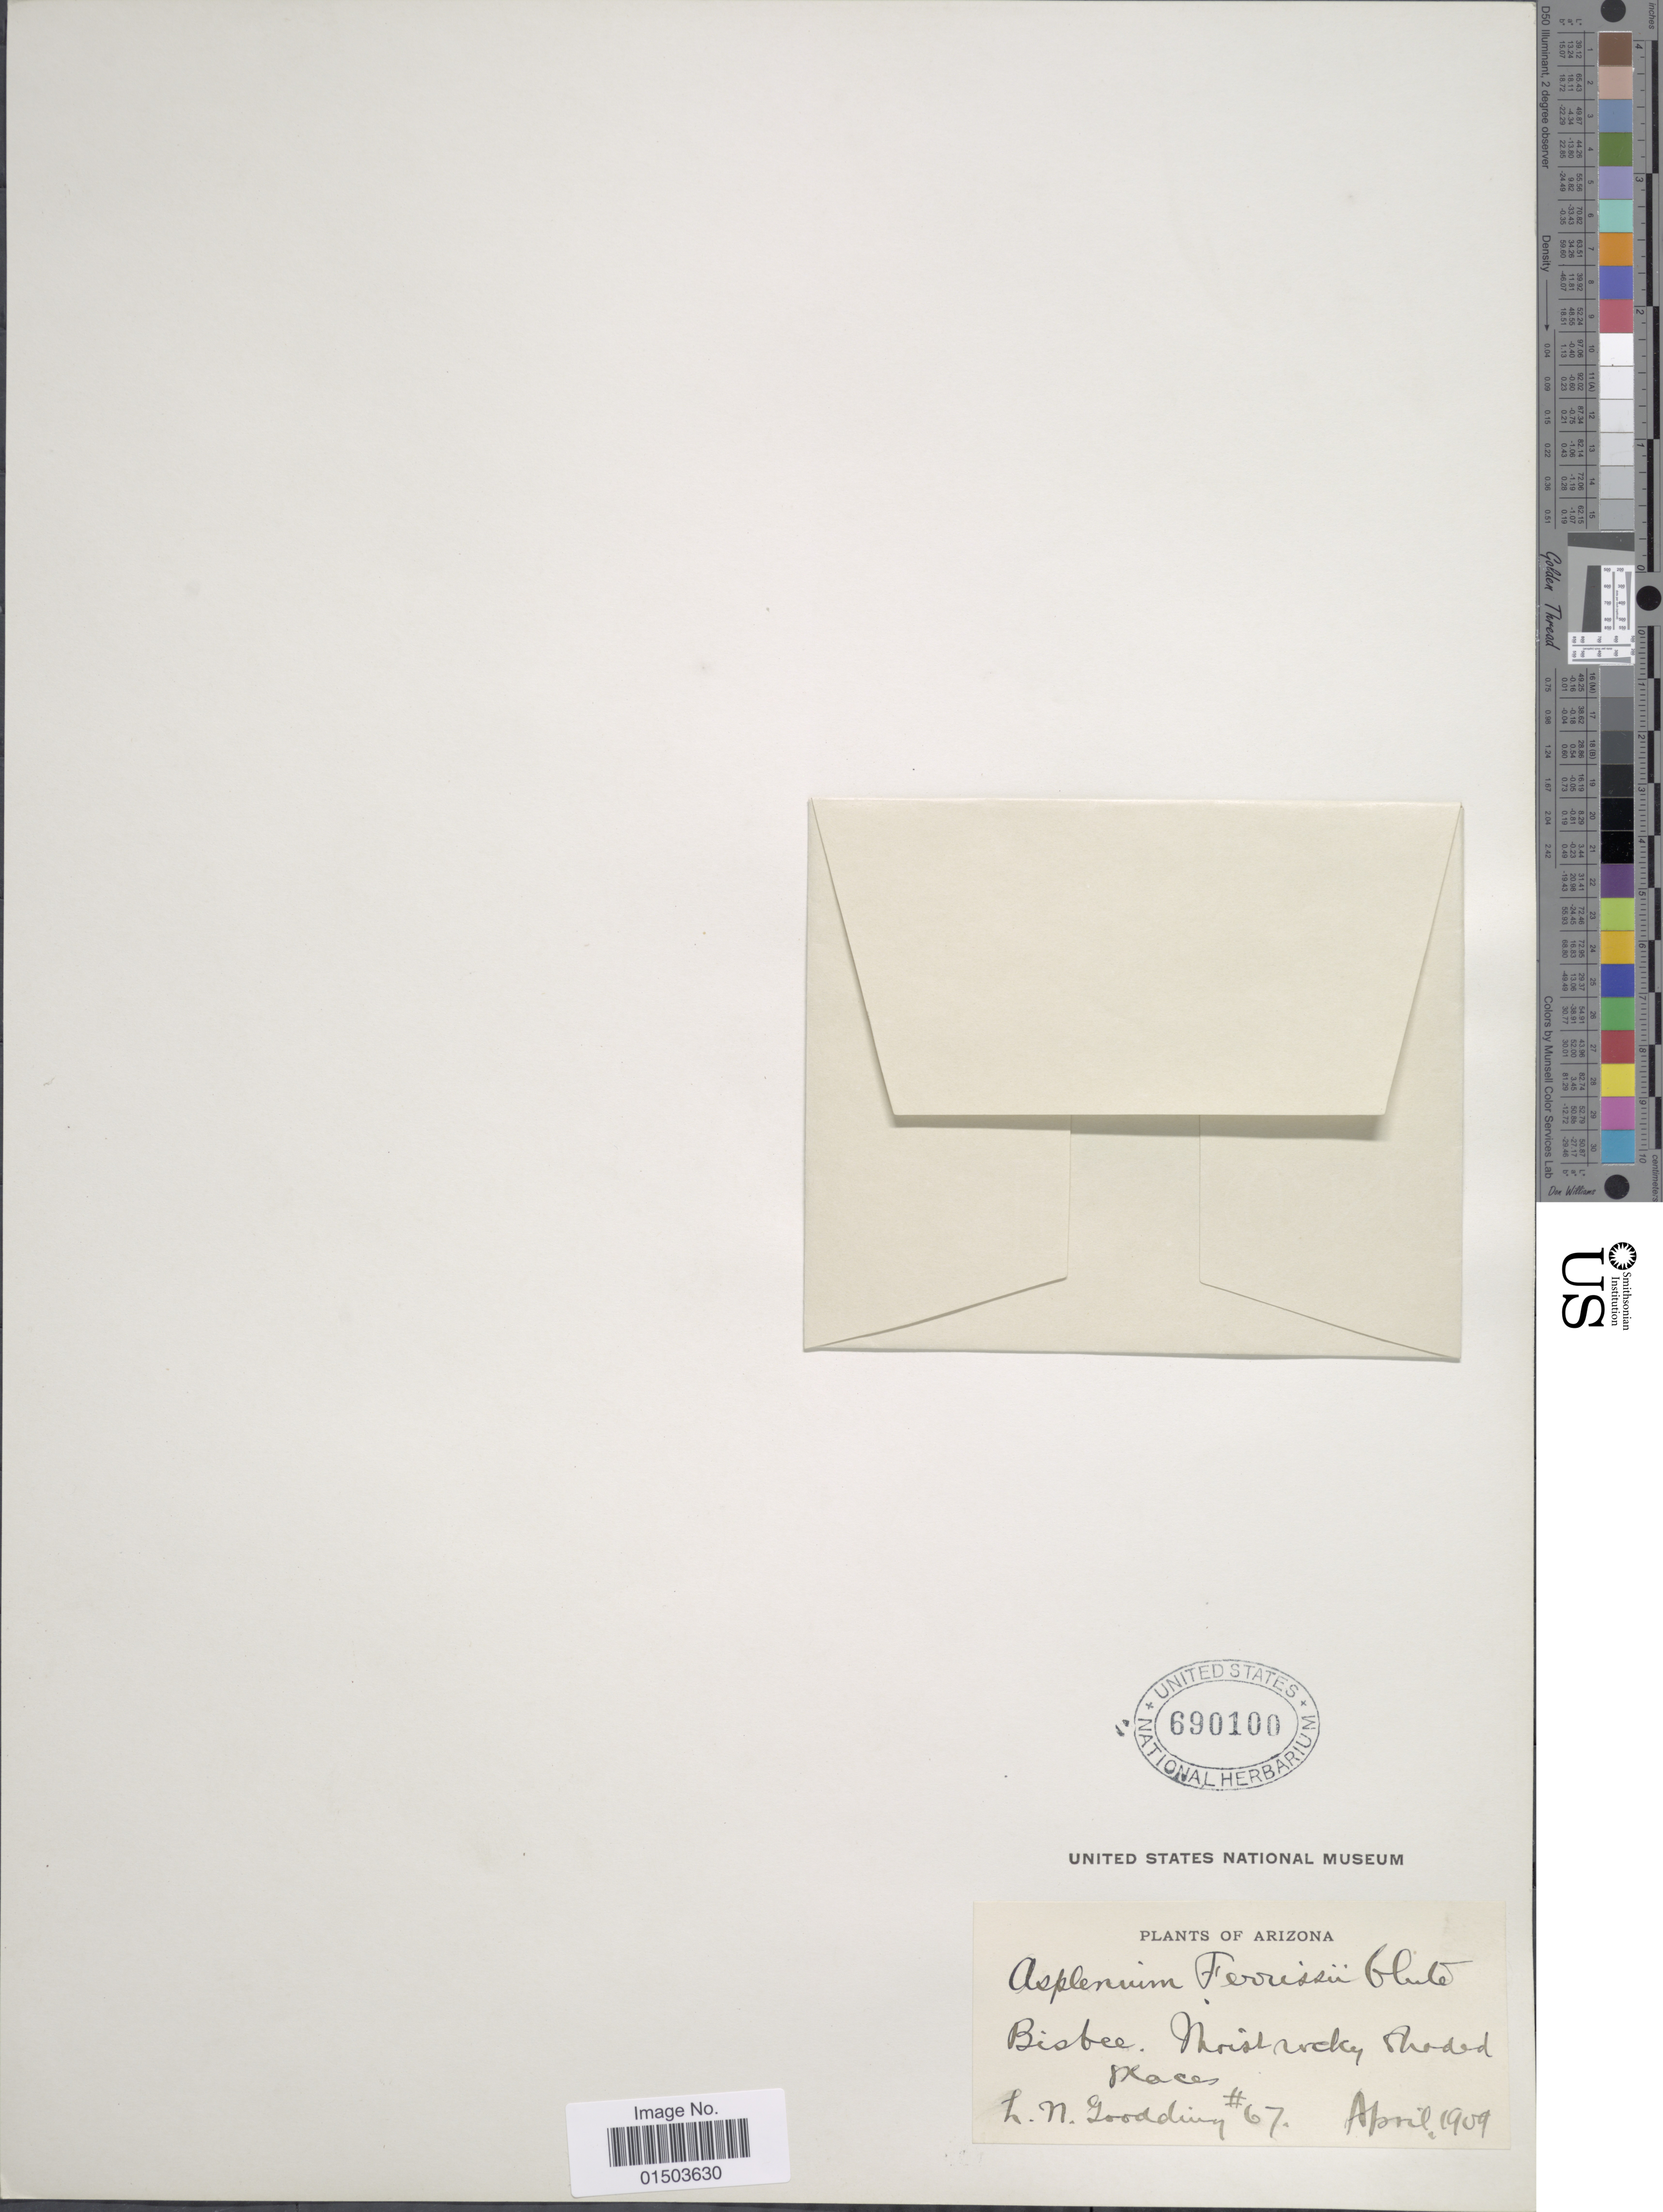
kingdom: Plantae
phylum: Tracheophyta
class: Polypodiopsida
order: Polypodiales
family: Aspleniaceae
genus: Asplenium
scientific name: Asplenium dalhousiae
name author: Hook.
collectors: L. N. Goodding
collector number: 67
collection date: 1909-04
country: United States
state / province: Arizona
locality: Bisbee Moist Rocky Shaded places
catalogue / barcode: US 690100